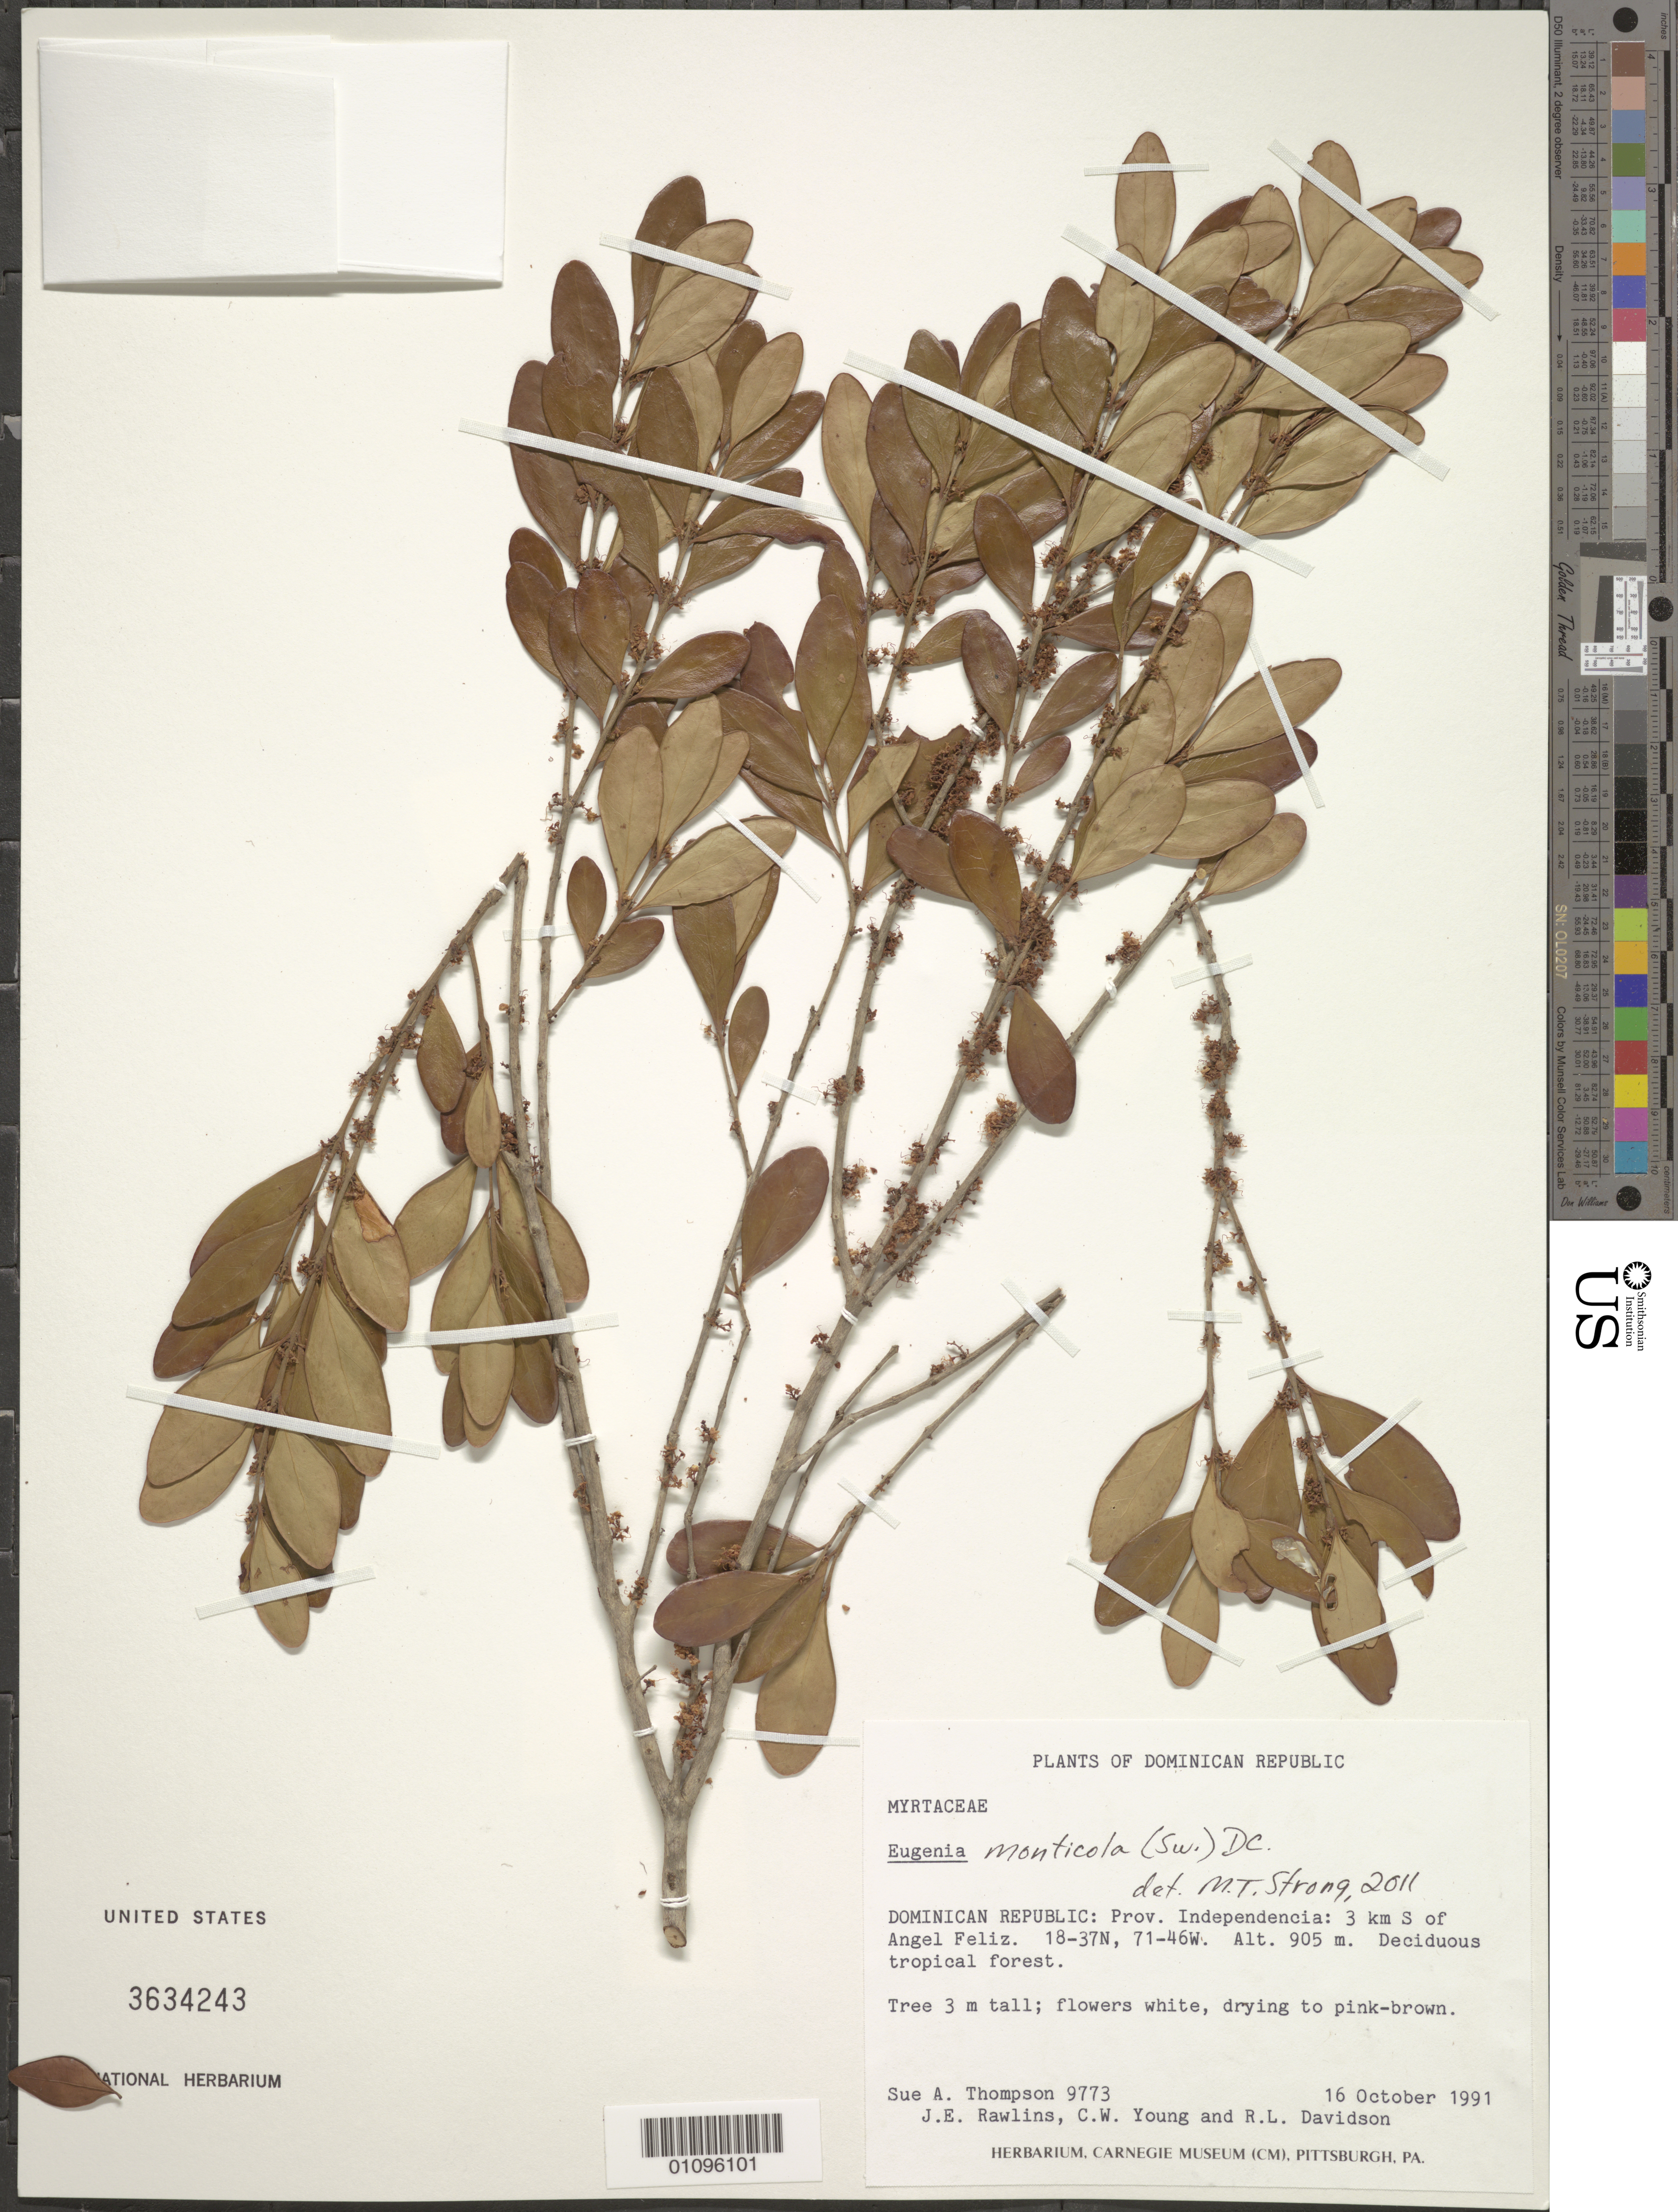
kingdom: Plantae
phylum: Tracheophyta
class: Magnoliopsida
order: Myrtales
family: Myrtaceae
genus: Eugenia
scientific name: Eugenia monticola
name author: (Sw.) DC.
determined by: Strong, M. T., (US), Smithsonian Institution - National Museum of Natural History (UNITED STATES)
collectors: S. A. Thompson, J. Rawlins, C. Young & R. Davidson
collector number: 9773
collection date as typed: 16 Oct 1991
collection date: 1991-10-16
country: Dominican Republic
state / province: Independencia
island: Hispaniola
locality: Angel Feliz, 3 km S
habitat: Deciduous tropical forest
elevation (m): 905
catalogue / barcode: US 3634243